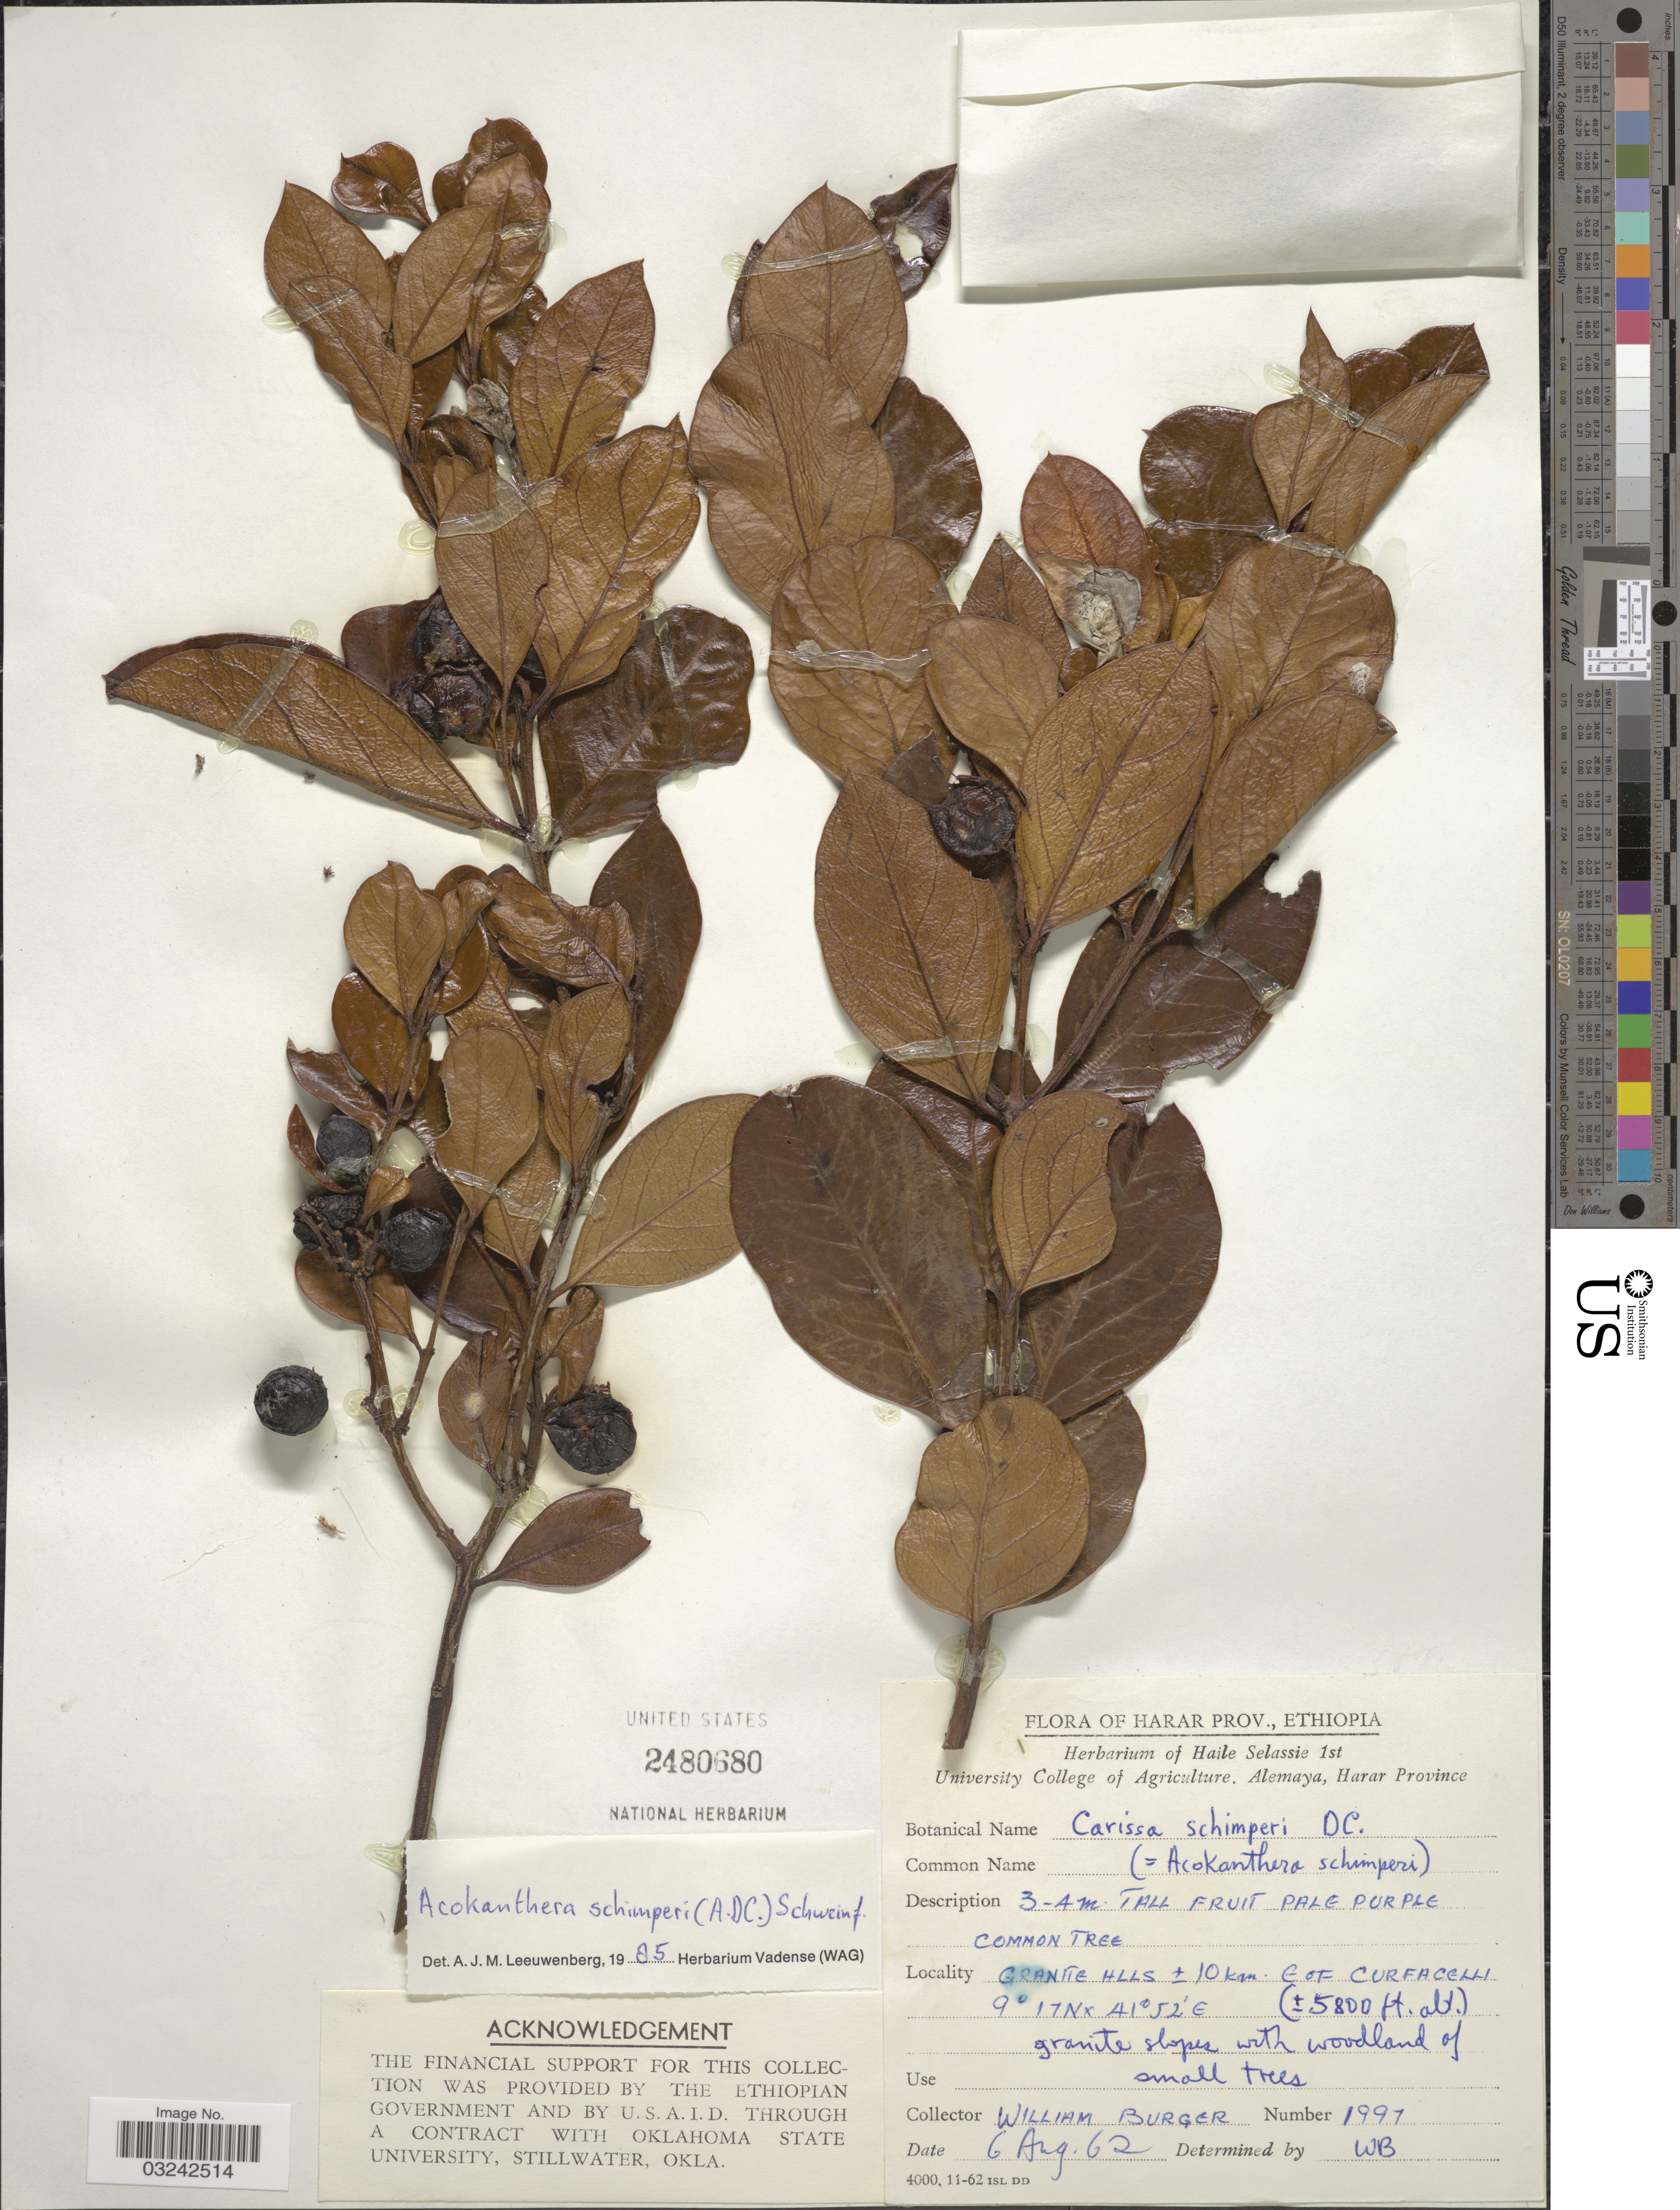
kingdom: Plantae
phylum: Tracheophyta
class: Magnoliopsida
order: Gentianales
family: Apocynaceae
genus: Acokanthera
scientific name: Acokanthera schimperi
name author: (DC.) Schweinf.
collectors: W. Burger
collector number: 1991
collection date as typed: Transcribed d/m/y: 6/8/62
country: Ethiopia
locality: Harar Prov. Granite Hills ± 10 km. E of Curfacelli.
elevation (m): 1768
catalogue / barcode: US 2480680